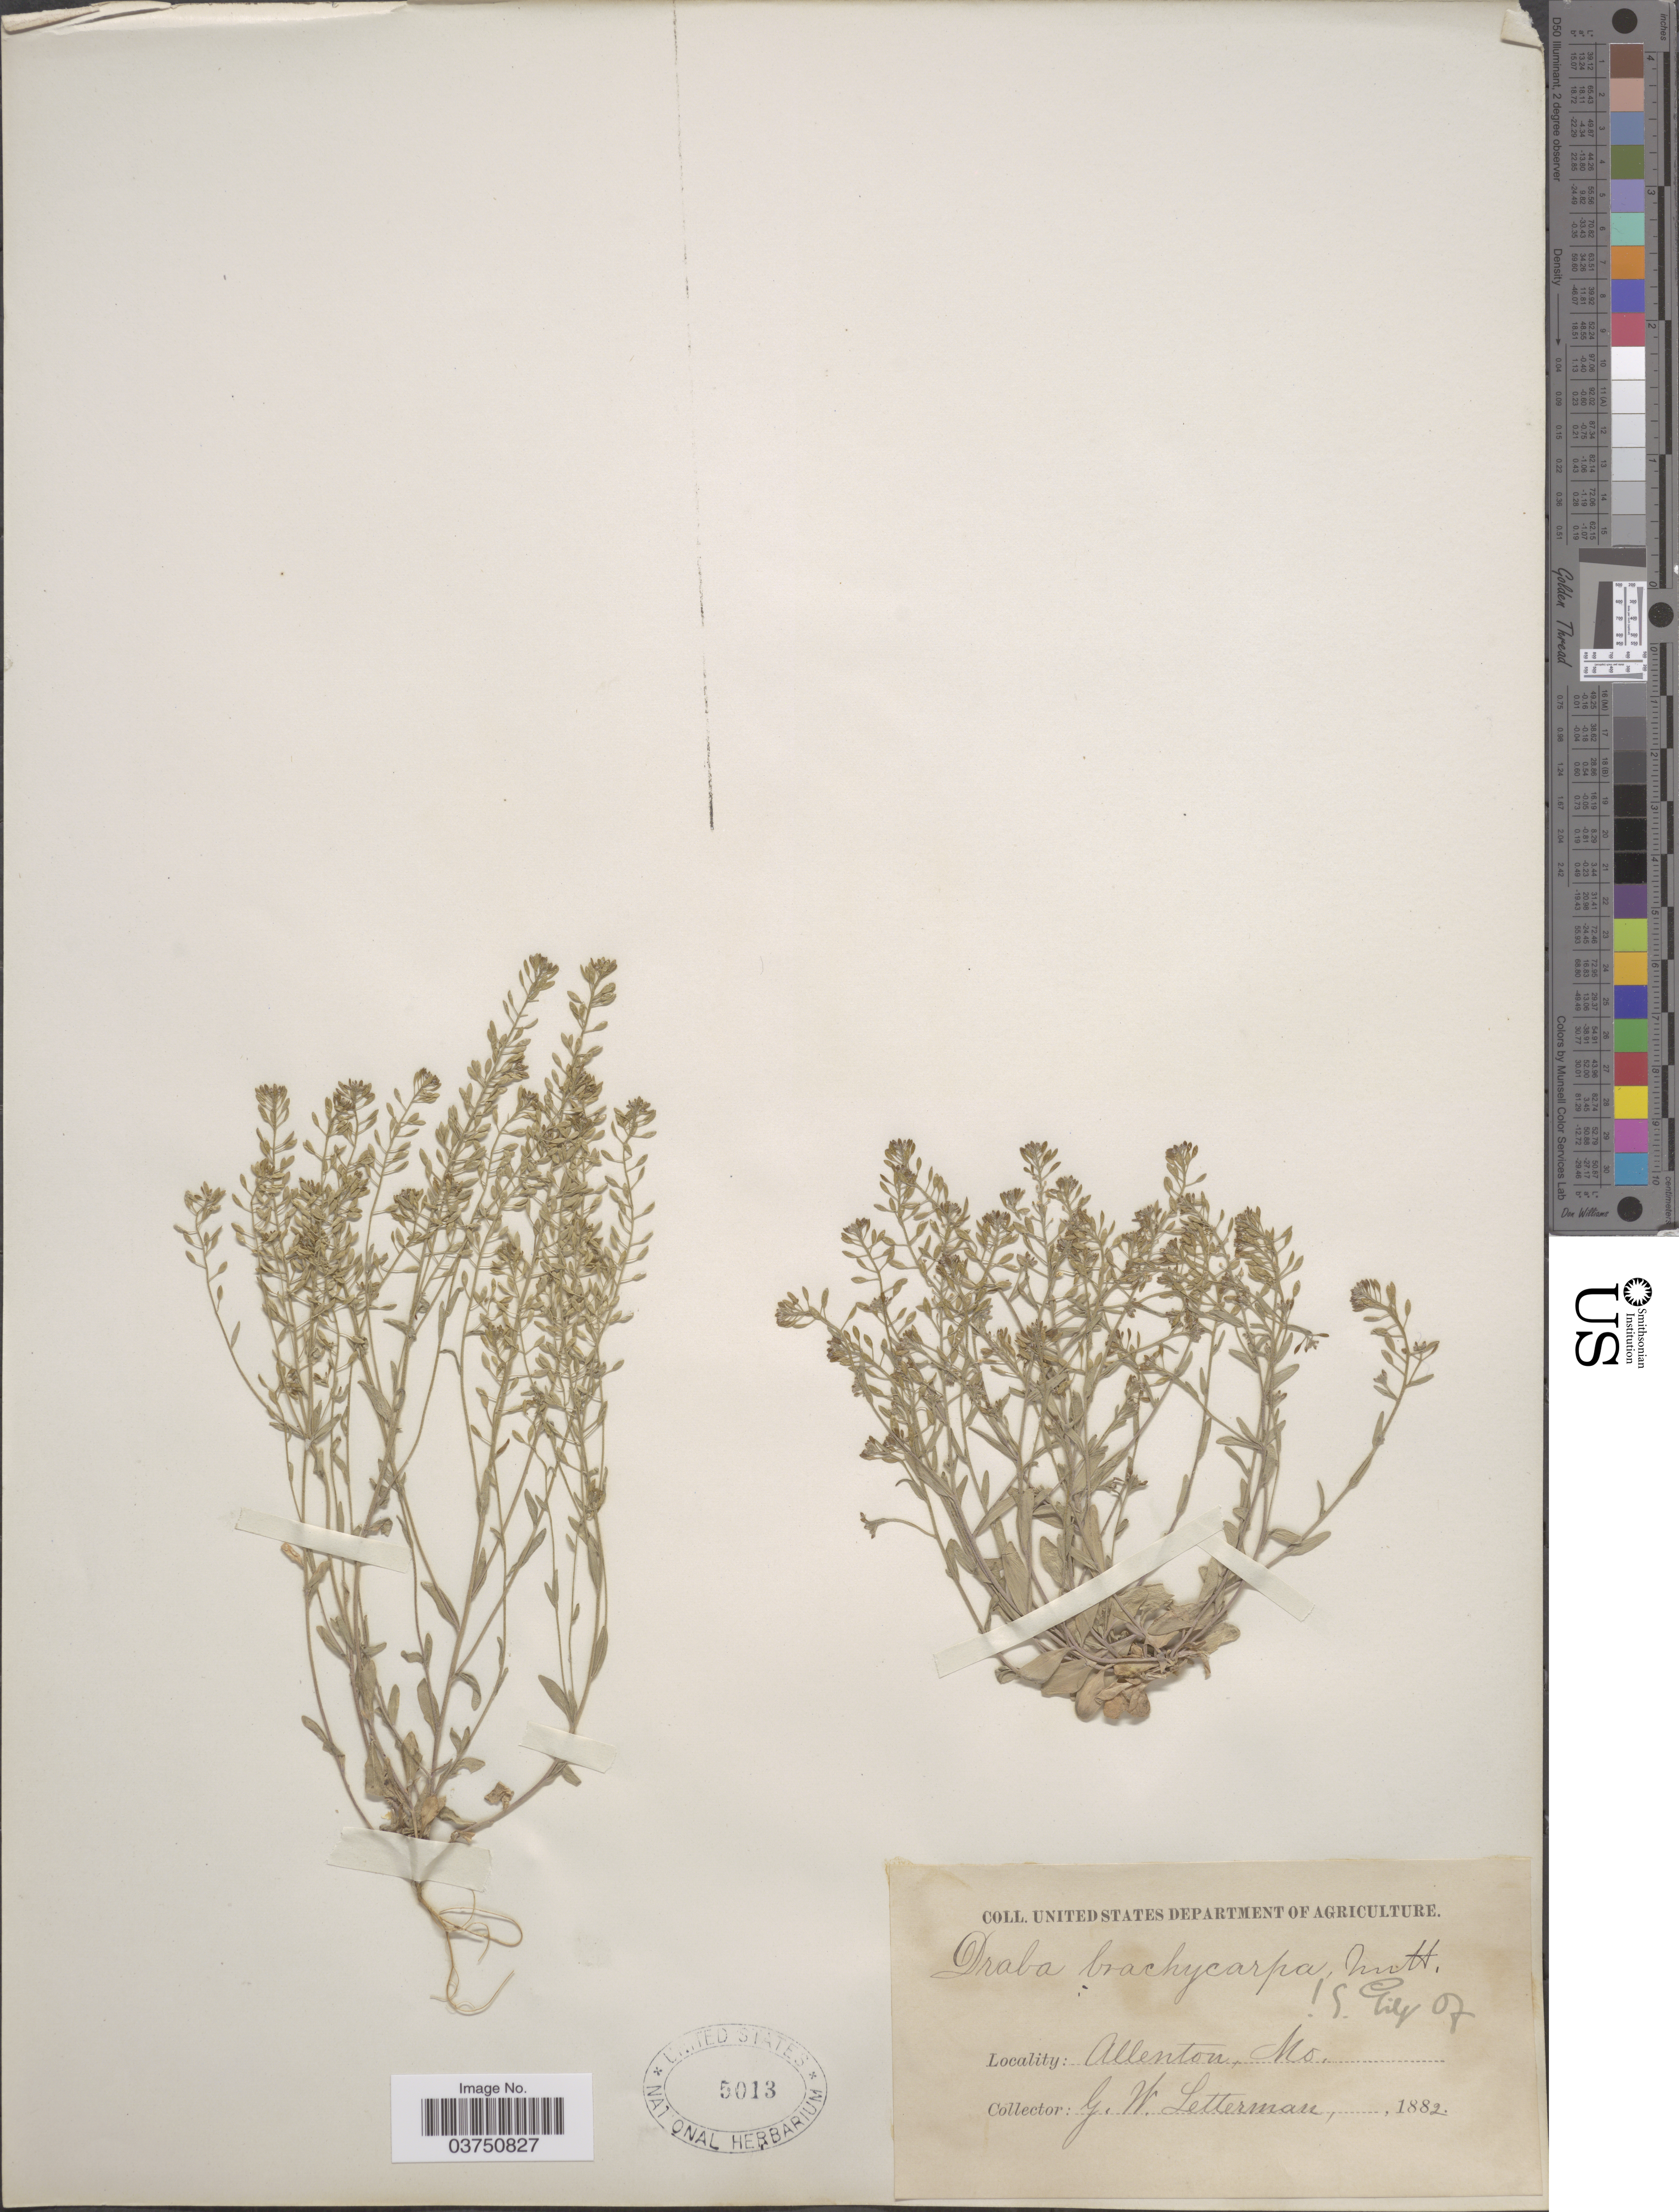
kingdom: Plantae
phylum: Tracheophyta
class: Magnoliopsida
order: Brassicales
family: Brassicaceae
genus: Draba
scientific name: Draba brachycarpa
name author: (Nutt.) Torr. & A. Gray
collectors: G. W. Letterman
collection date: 1882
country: United States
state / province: Missouri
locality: Allenton.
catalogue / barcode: US 5013